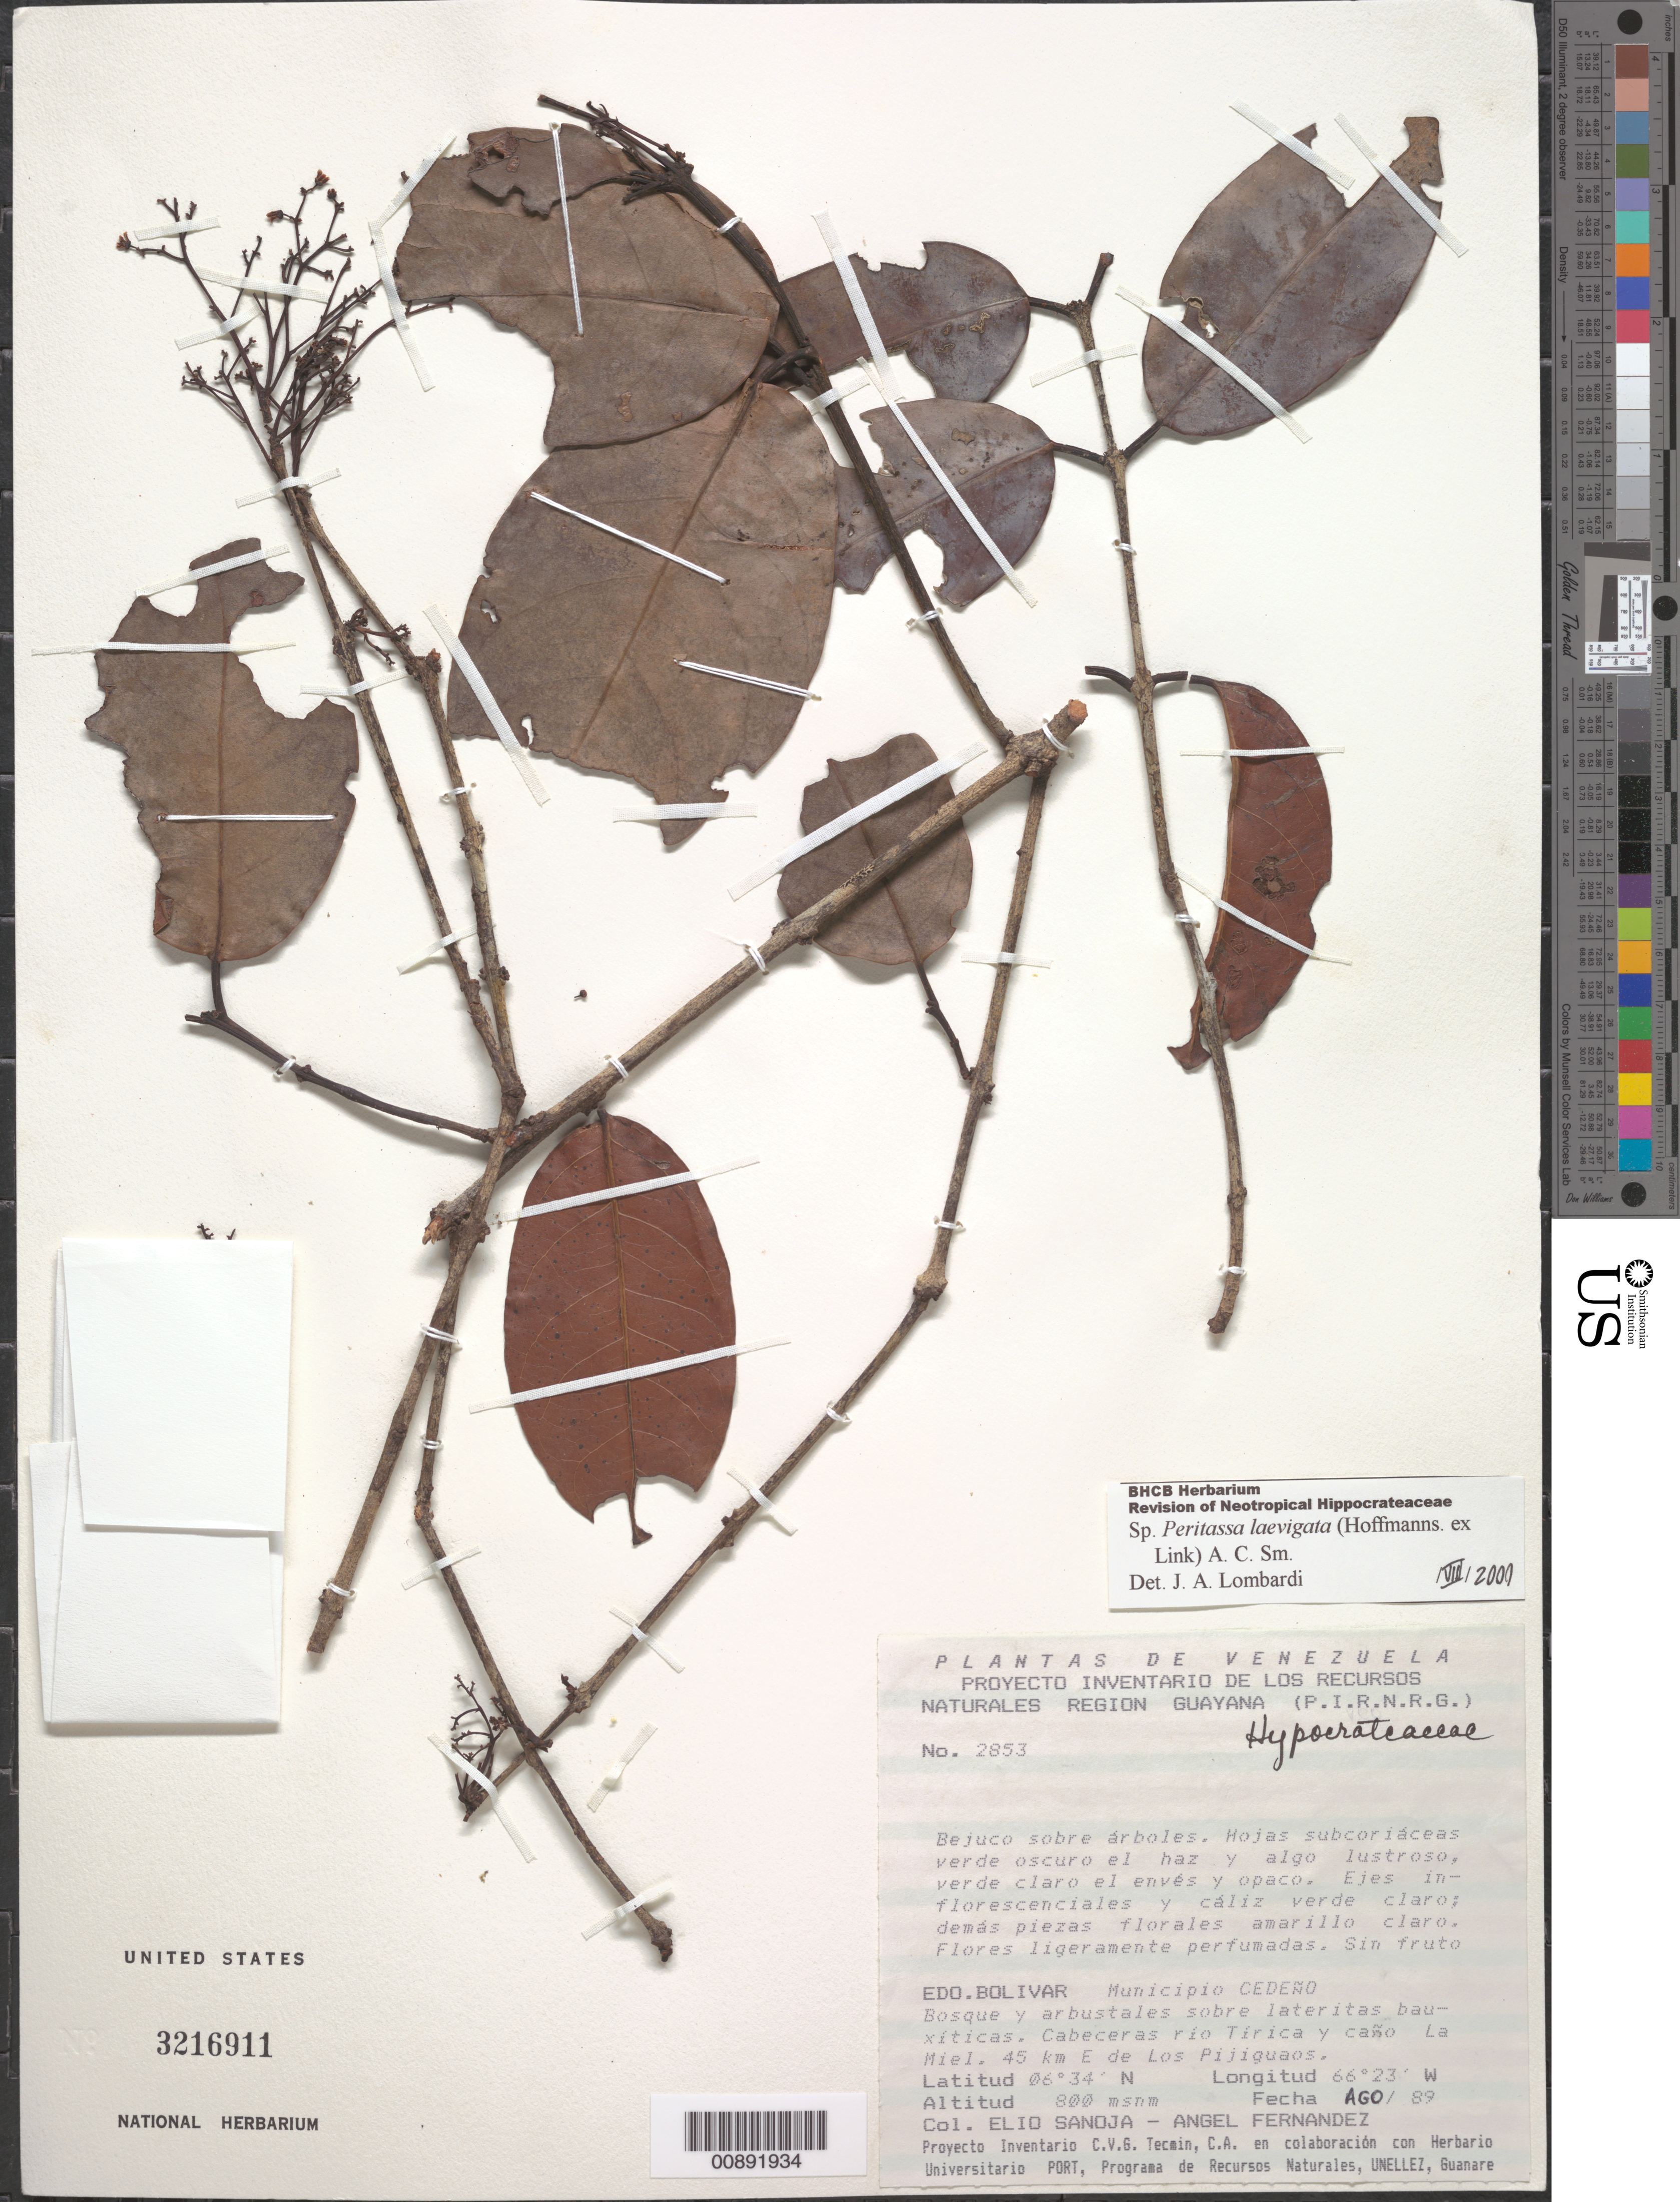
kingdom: Plantae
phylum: Tracheophyta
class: Magnoliopsida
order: Celastrales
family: Celastraceae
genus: Peritassa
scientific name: Peritassa laevigata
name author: (Hoffmanns. ex Link) A.C. Sm.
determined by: Lombardi, Julio A.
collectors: E. Sanoja & A. Fernandez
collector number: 2853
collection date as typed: Aug-89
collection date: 1989-08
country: Venezuela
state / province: Bolívar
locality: Mun. Cedeño, upper end of río Tirica and La Miel channel, 45 km E of Los Pijiguaos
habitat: Sobre arbustales; bosque y arbustales sobre lateritas bauxiticas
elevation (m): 800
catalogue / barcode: US 3216911